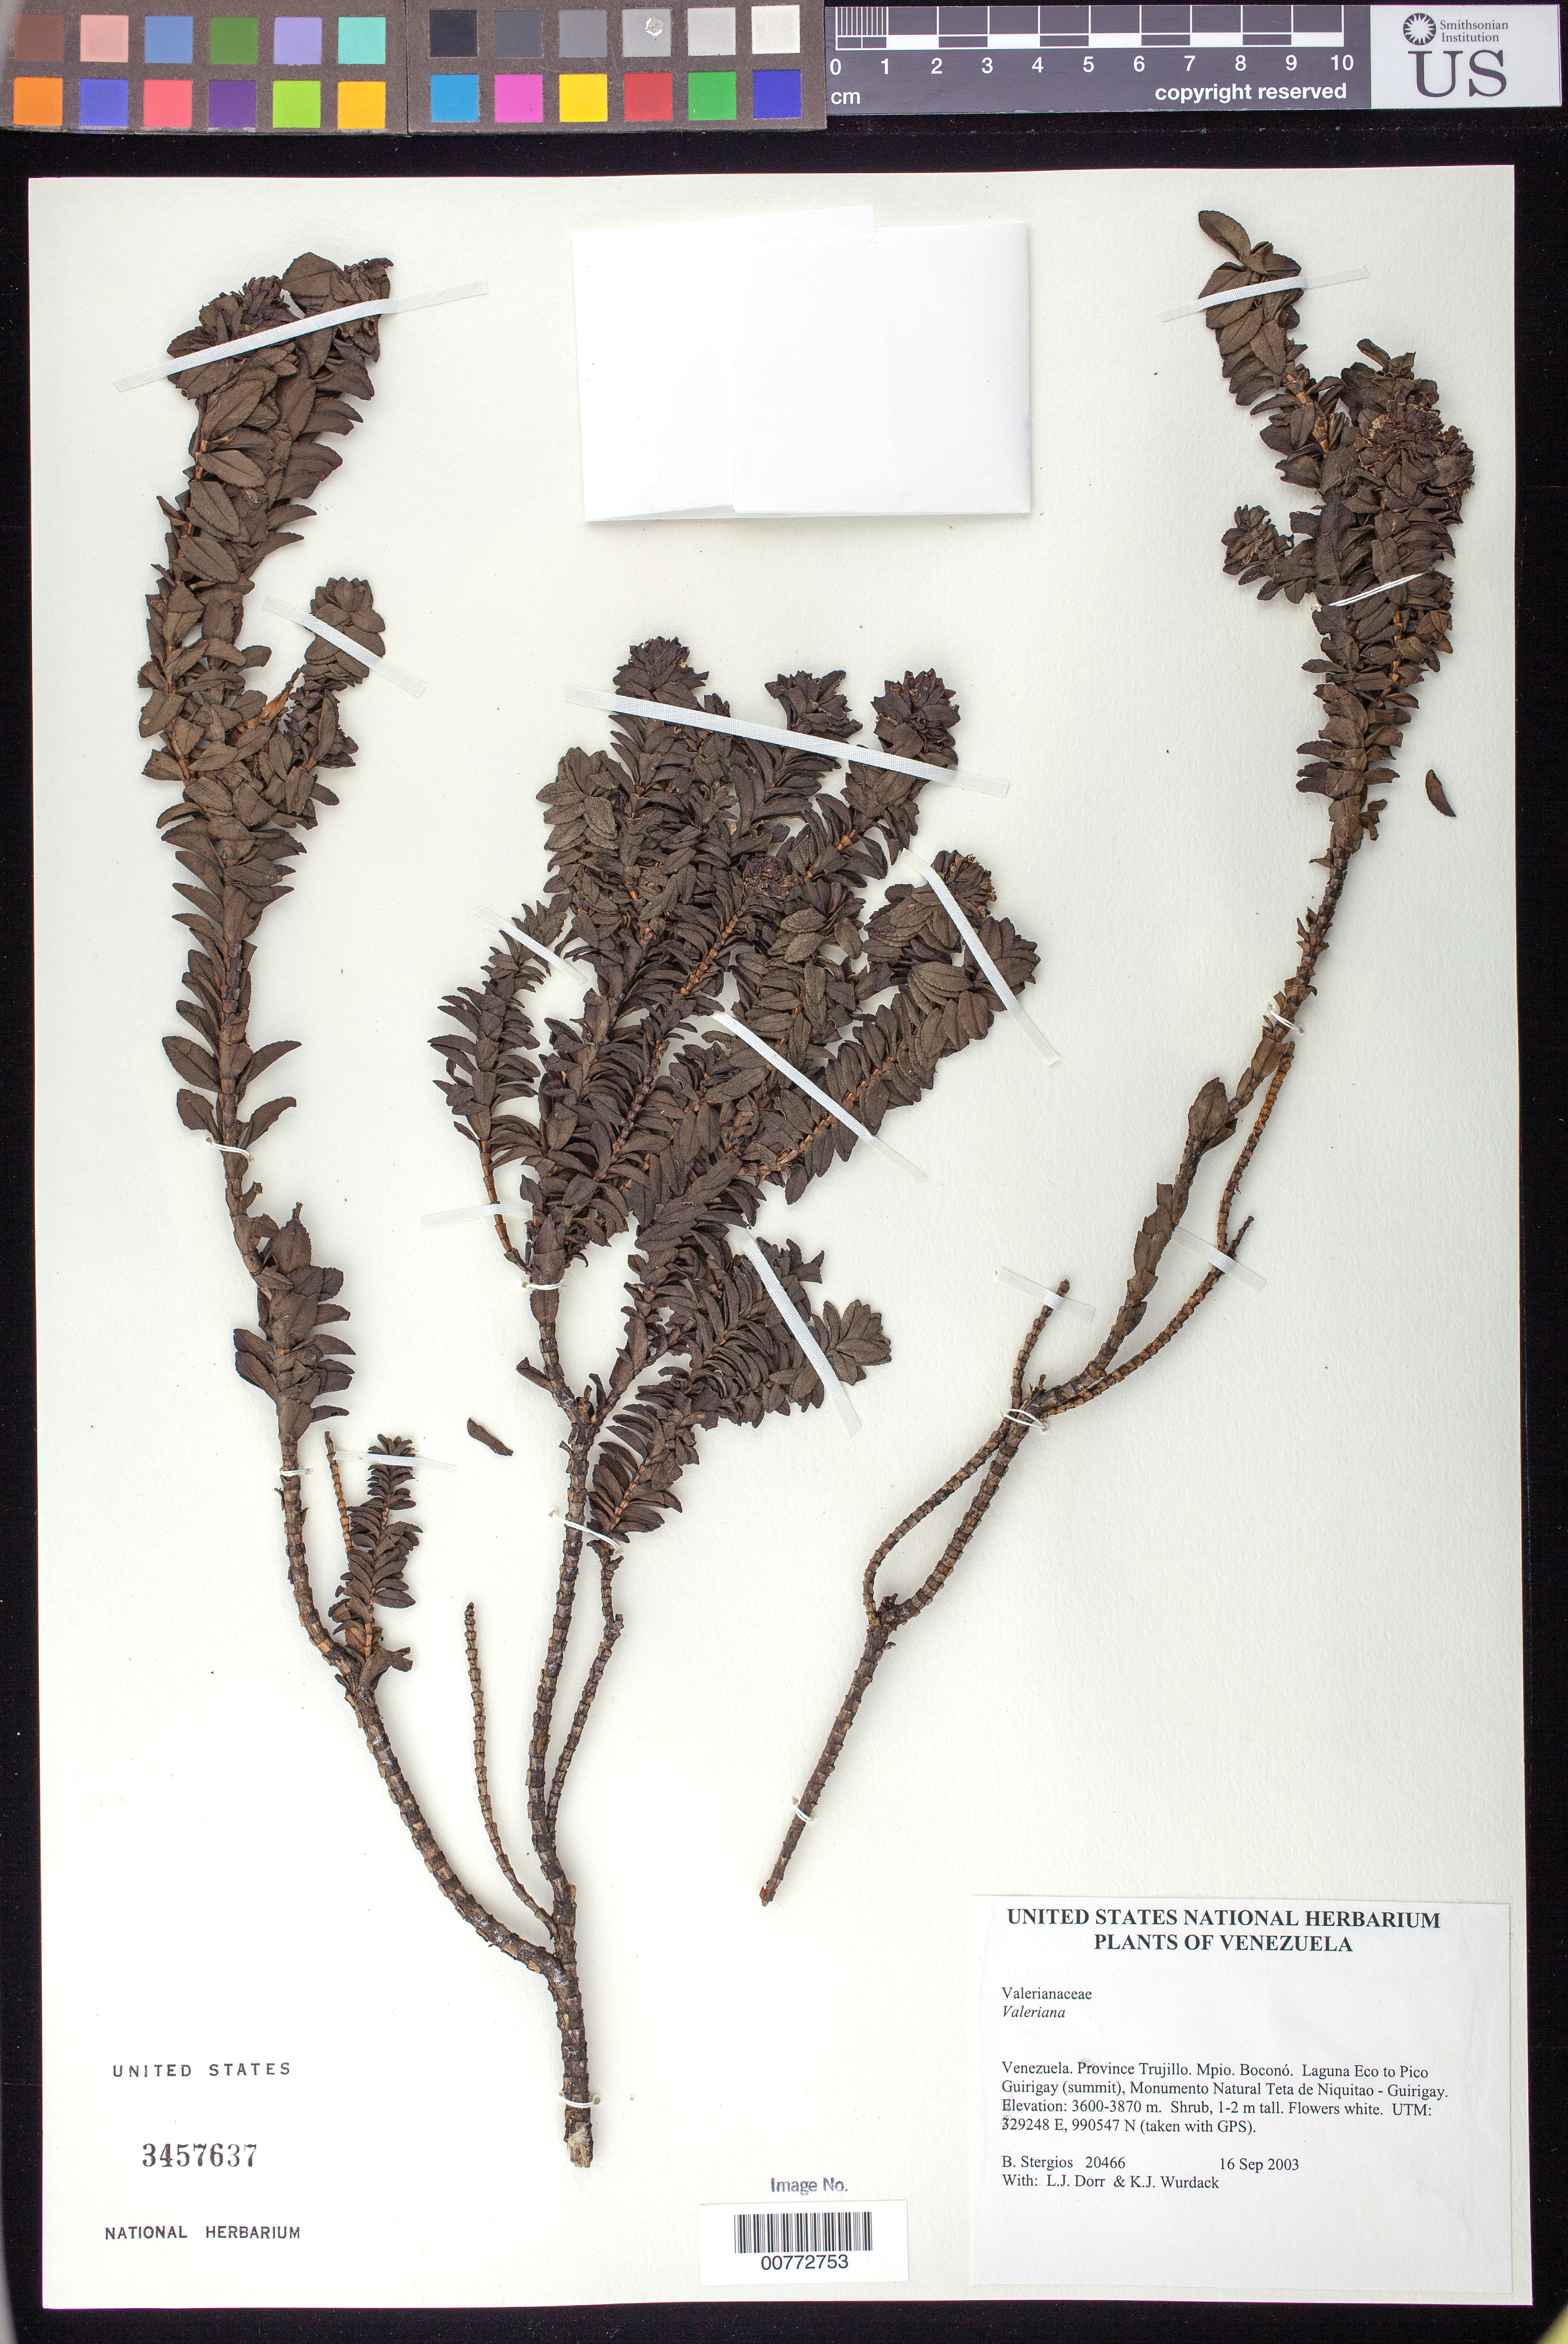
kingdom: Plantae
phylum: Tracheophyta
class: Magnoliopsida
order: Dipsacales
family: Caprifoliaceae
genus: Valeriana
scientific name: Valeriana sp.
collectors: B. G. Stergios, L. J. Dorr & K. Wurdack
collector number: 20466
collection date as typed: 16 Sep 2003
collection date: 2003-09-16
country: Venezuela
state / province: Trujillo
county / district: Boconó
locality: Laguna Eco to Pico Guirigay (summit), Monumento Natural Teta de Niquitao - Guirigay.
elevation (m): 3600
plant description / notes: PORT, US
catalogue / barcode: US 3457637